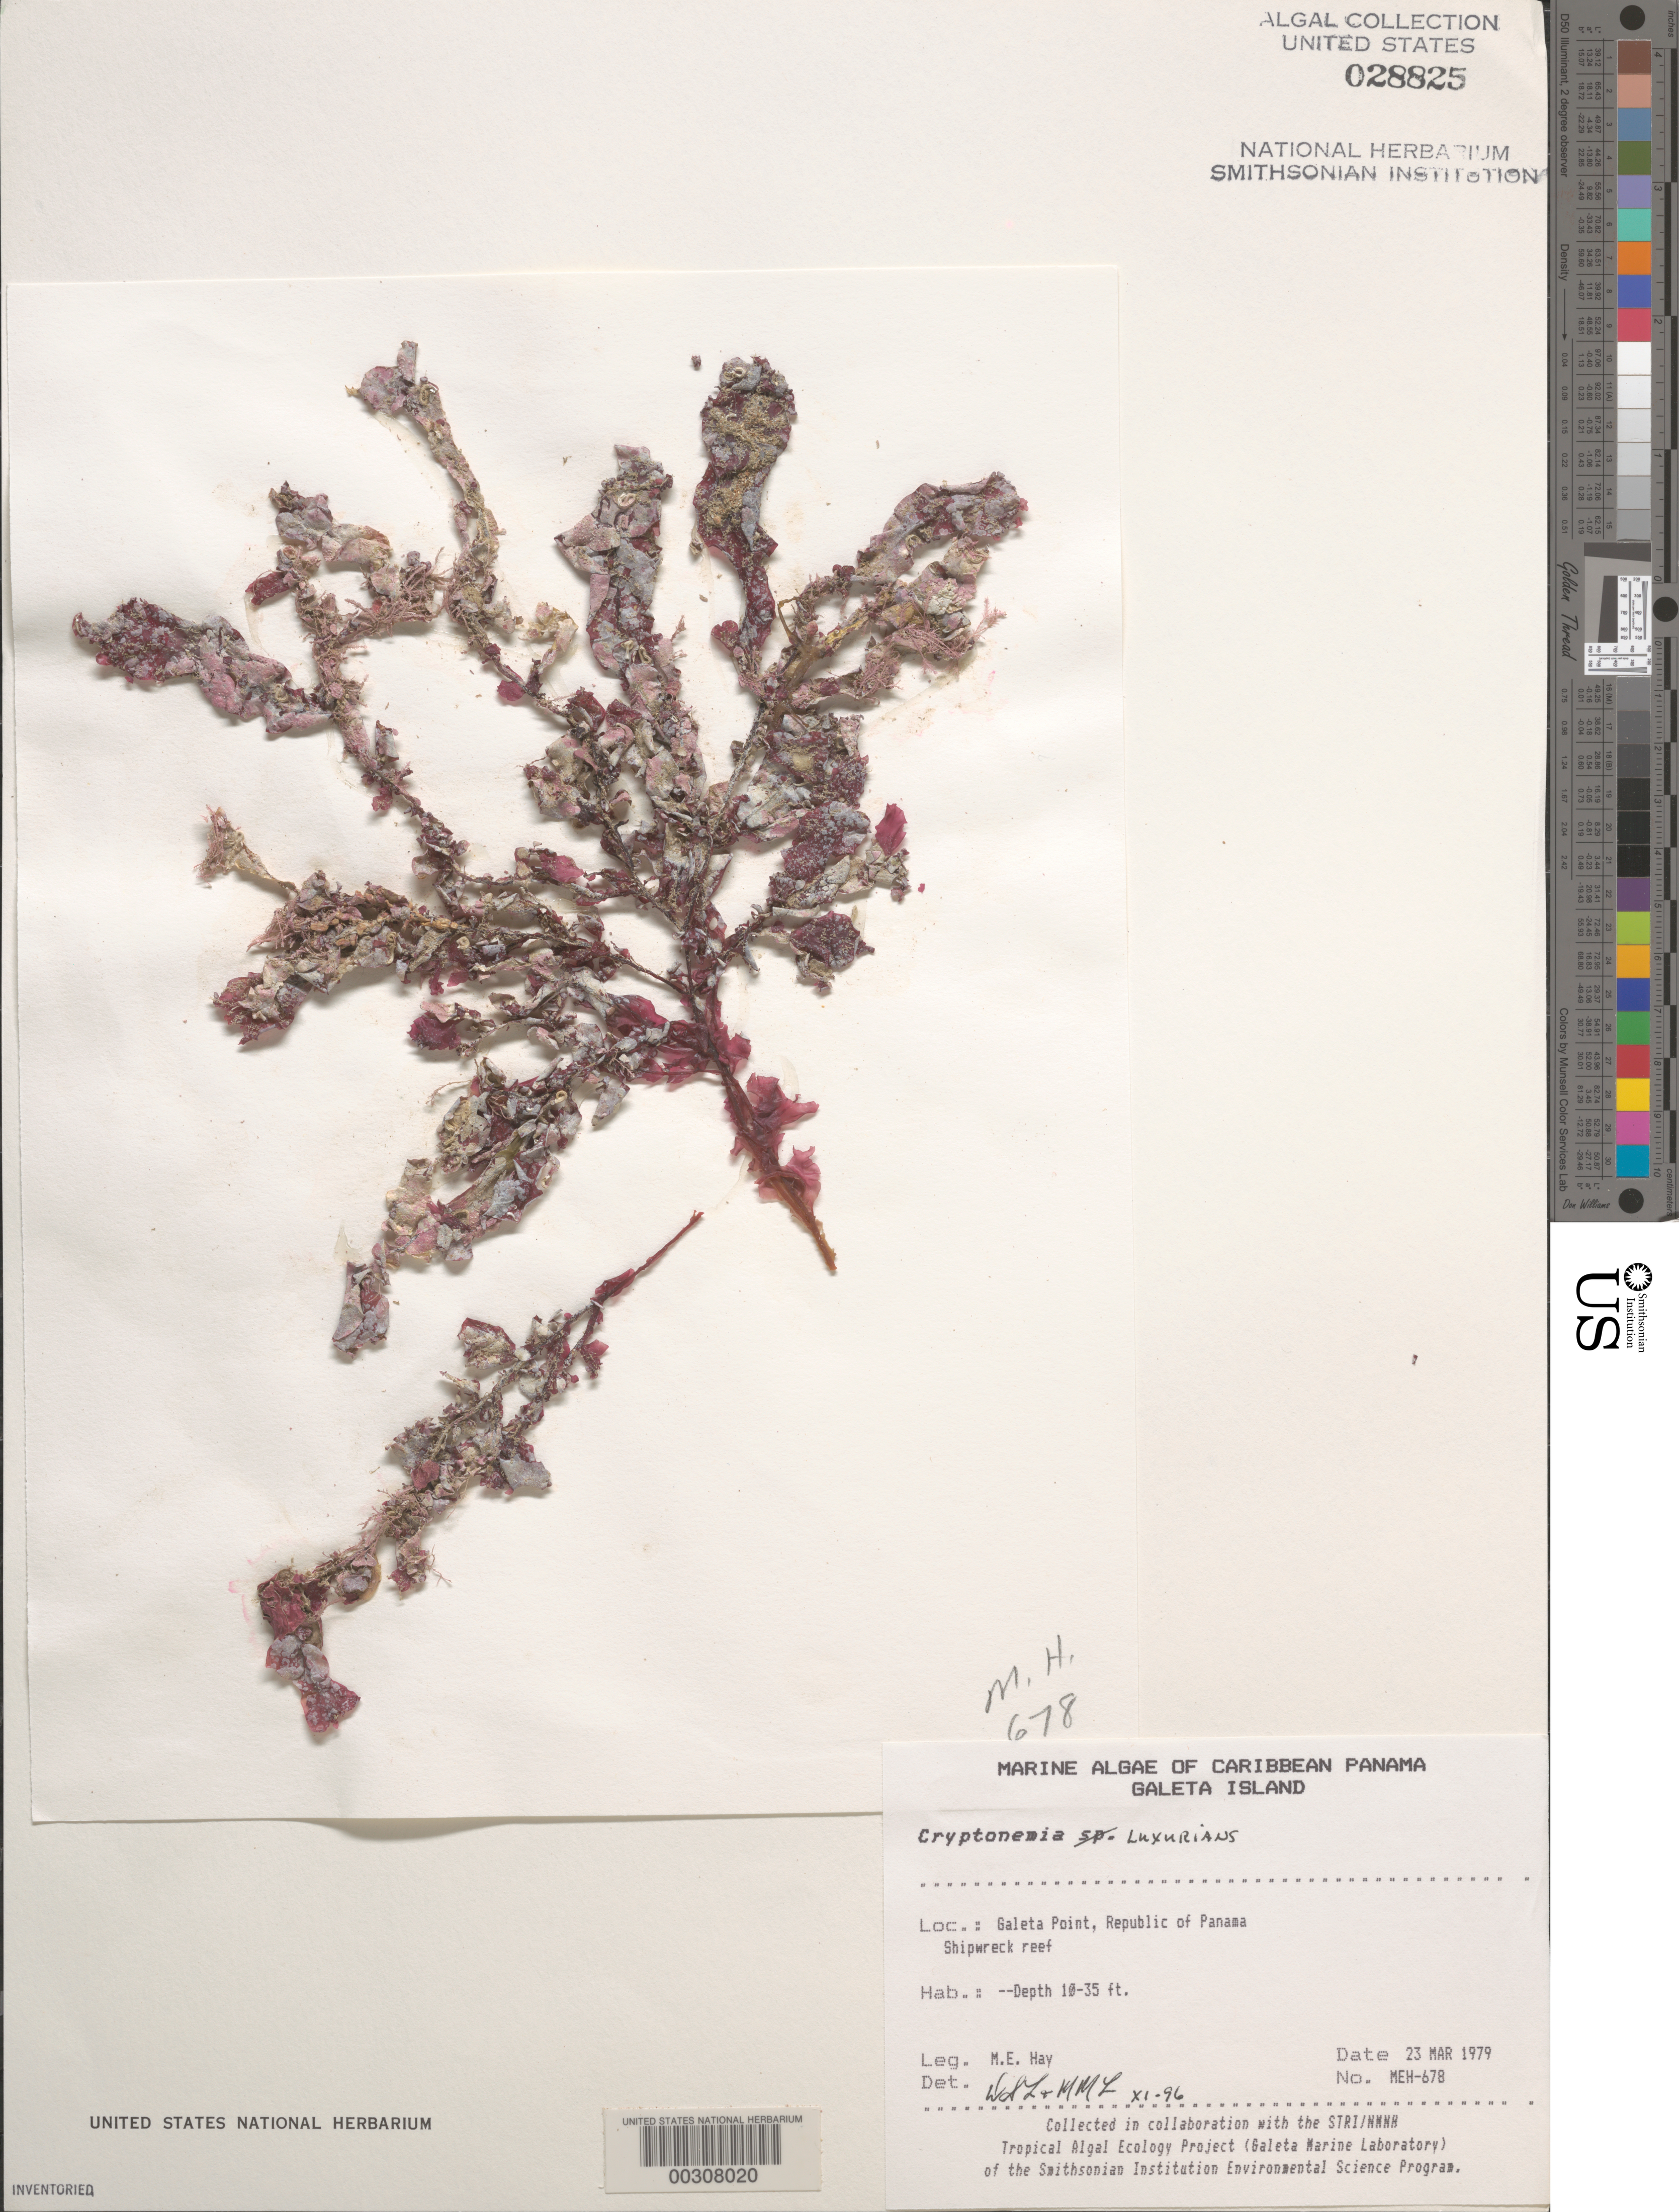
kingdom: Plantae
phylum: Rhodophyta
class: Florideophyceae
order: Halymeniales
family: Halymeniaceae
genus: Cryptonemia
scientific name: Cryptonemia seminervis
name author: (C. Agardh) J. Agardh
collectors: M. E. Hay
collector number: MEH-678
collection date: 1979-03-23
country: Panama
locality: Caribbean Panama. Galeta Island. Galeta Point, Republic of Panama. Shipwreck reef.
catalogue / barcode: US 28825